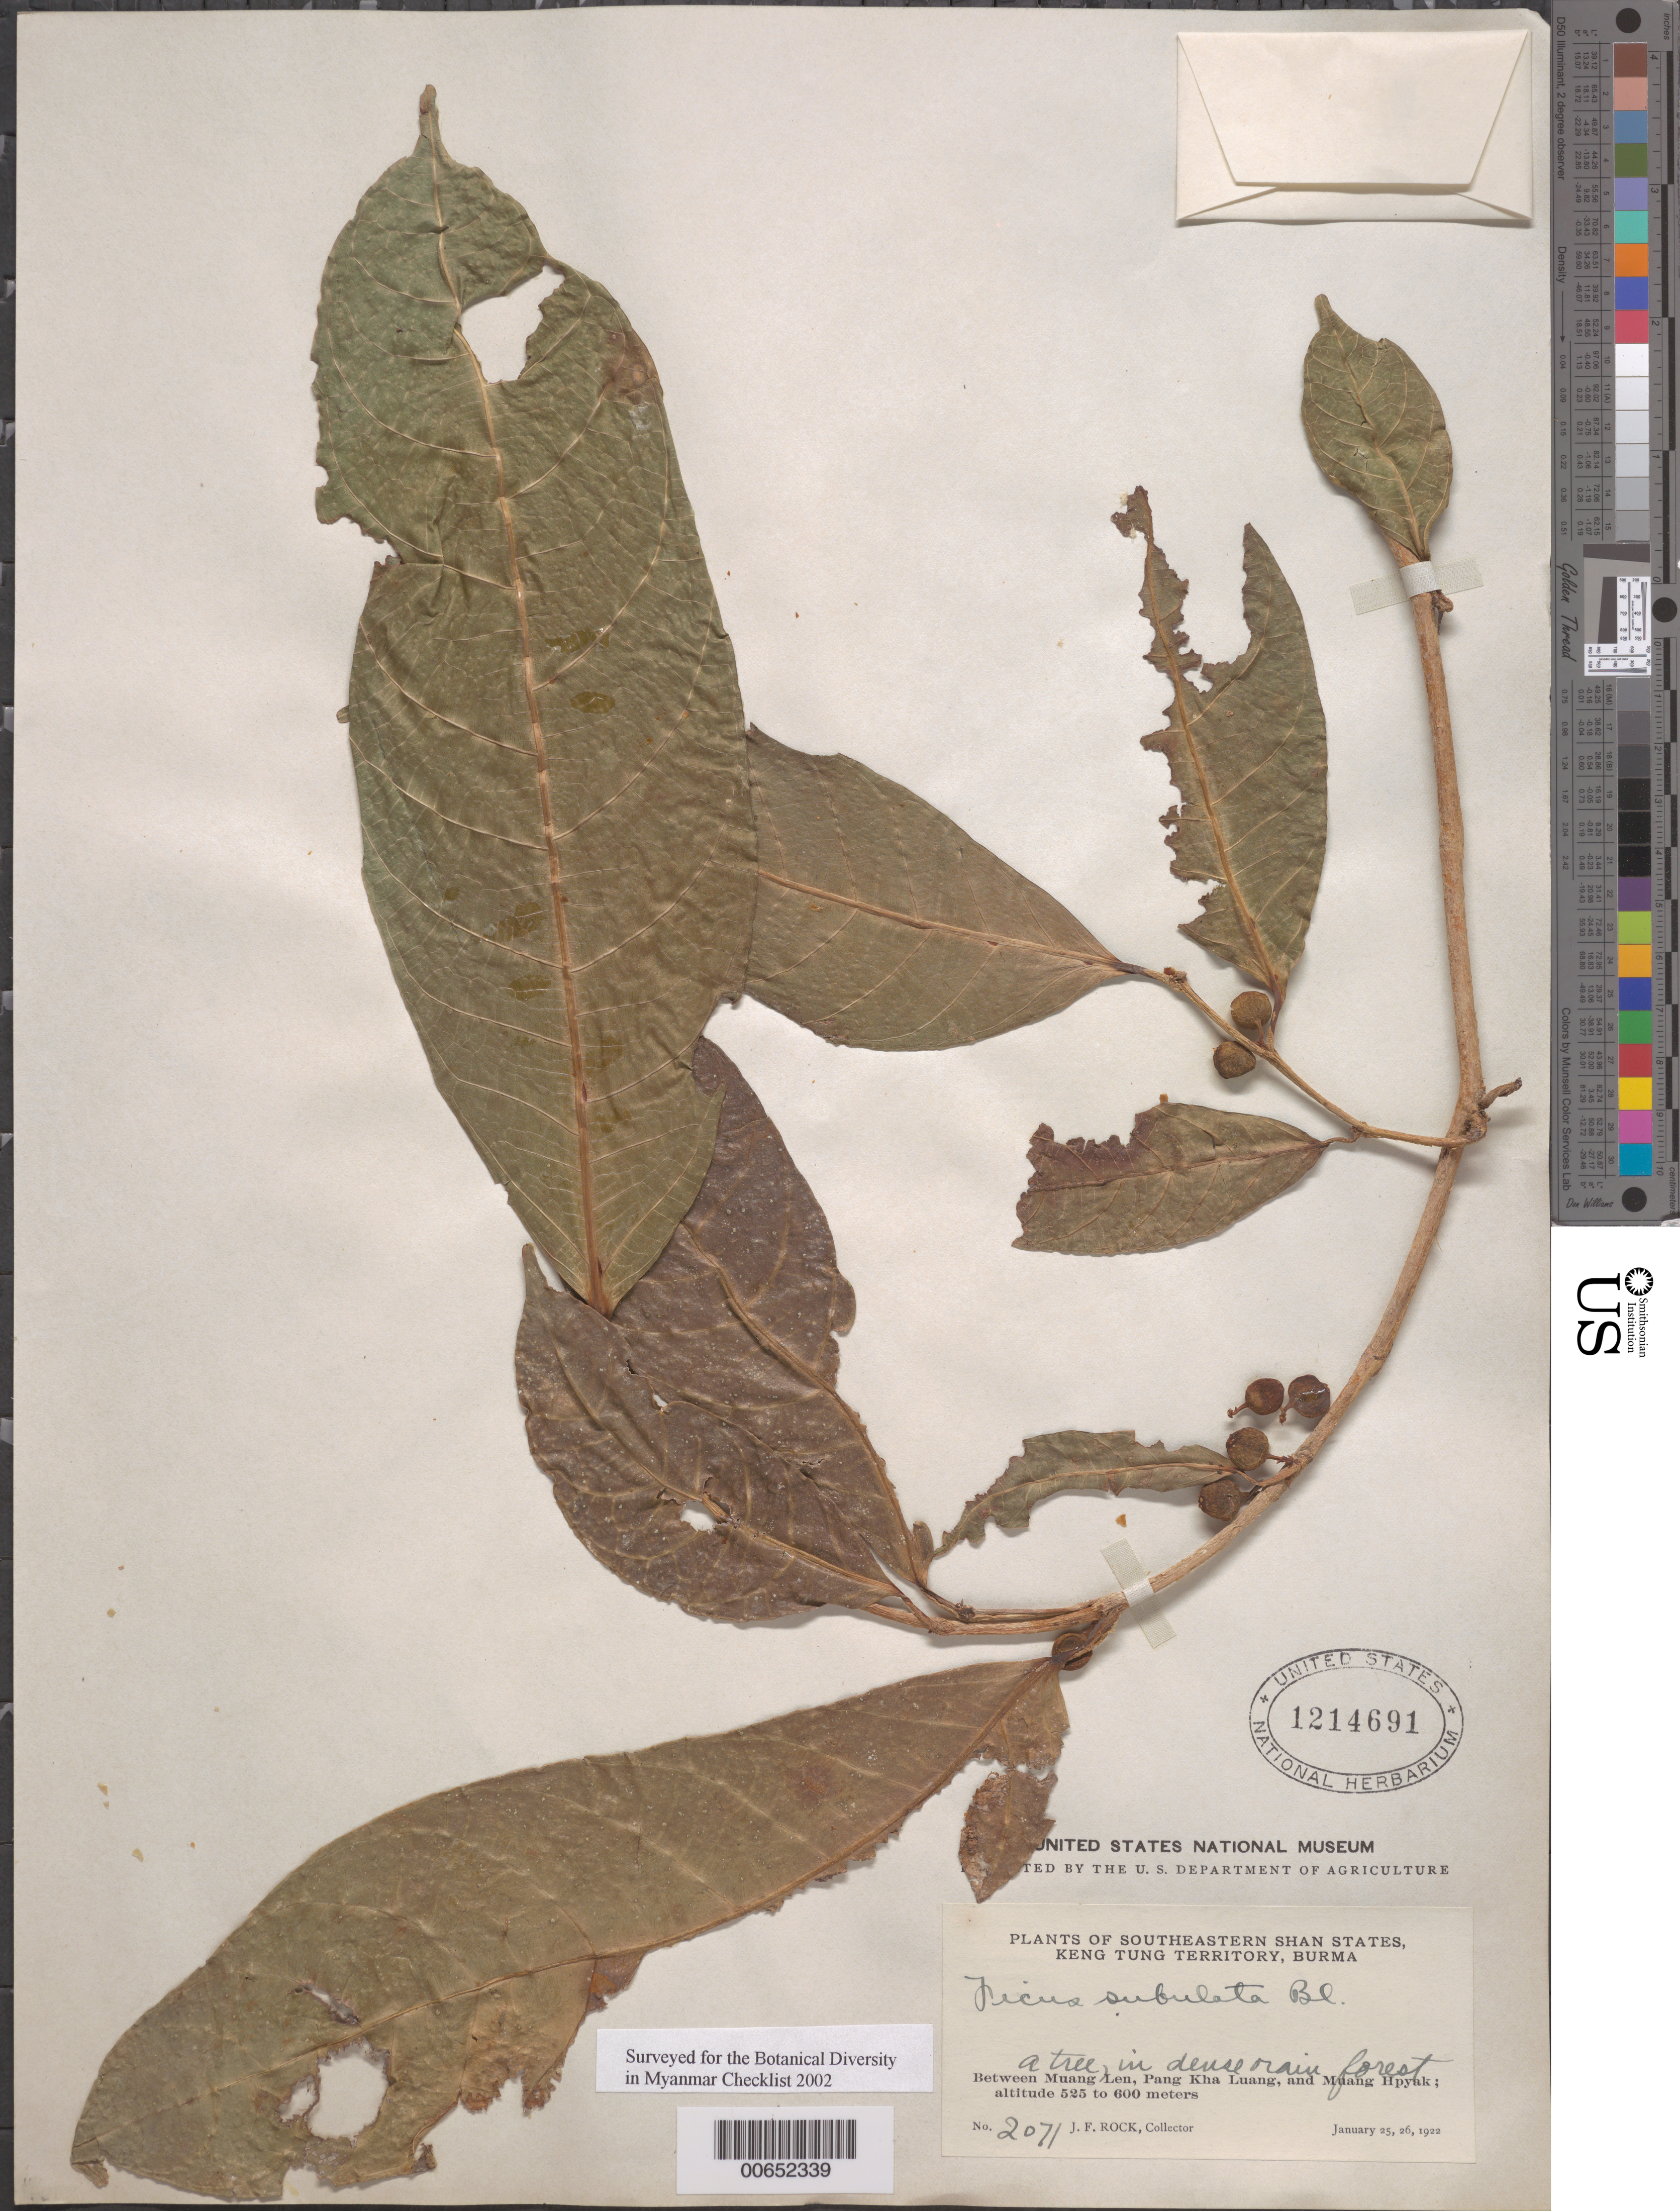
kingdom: Plantae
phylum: Tracheophyta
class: Magnoliopsida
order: Rosales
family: Moraceae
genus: Ficus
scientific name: Ficus subulata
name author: Blume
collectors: J. F. Rock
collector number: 2071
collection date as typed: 25 Jan 1922 and 26 Jan 1922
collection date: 1922-01-25,1922-01-26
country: Myanmar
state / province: Shan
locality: Keng Tung Territory, between Muang Len, Pang Kha Luang and Muang Hpyak.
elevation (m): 525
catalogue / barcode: US 1214691